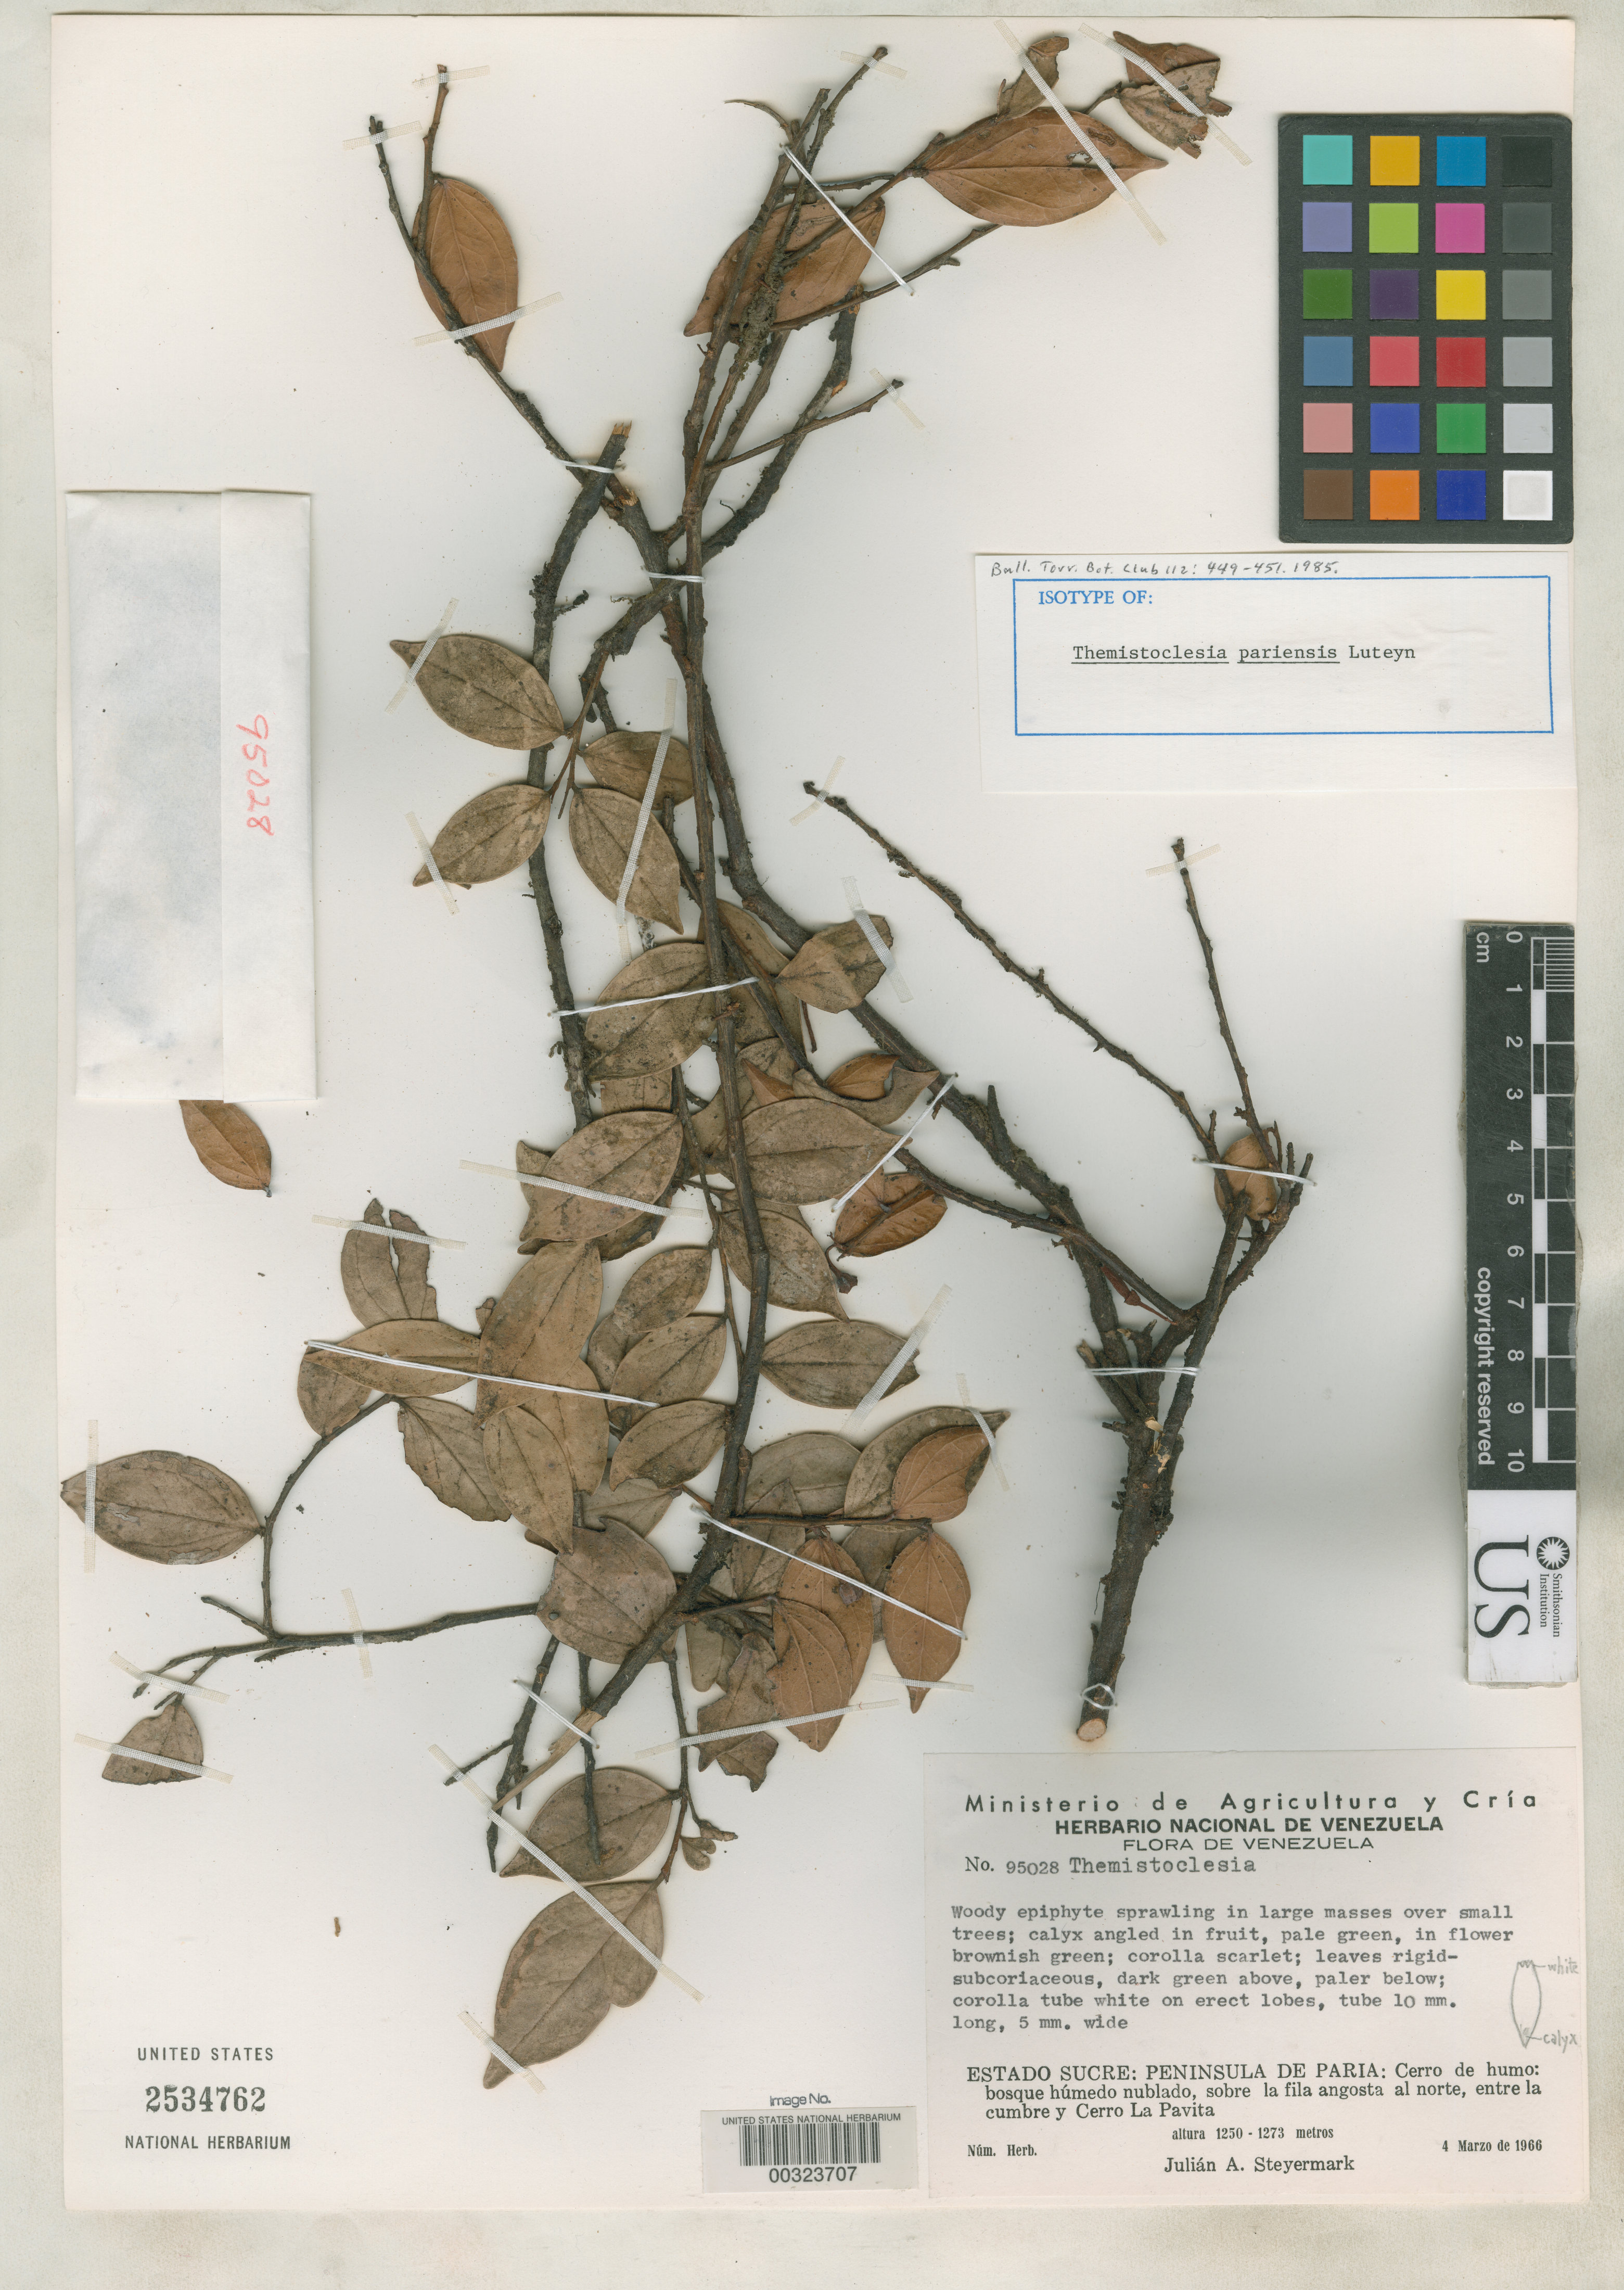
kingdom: Plantae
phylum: Tracheophyta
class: Magnoliopsida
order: Ericales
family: Ericaceae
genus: Themistoclesia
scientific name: Themistoclesia pariensis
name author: Luteyn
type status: Isotype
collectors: J. Steyermark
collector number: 95028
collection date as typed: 04 Mar 1966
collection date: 1966-03-04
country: Venezuela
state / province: Sucre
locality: Paria Peninsula, cloud forest, toward line narrowing N, between summit and Cerro La Pavita.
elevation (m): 1250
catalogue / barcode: US 2534762